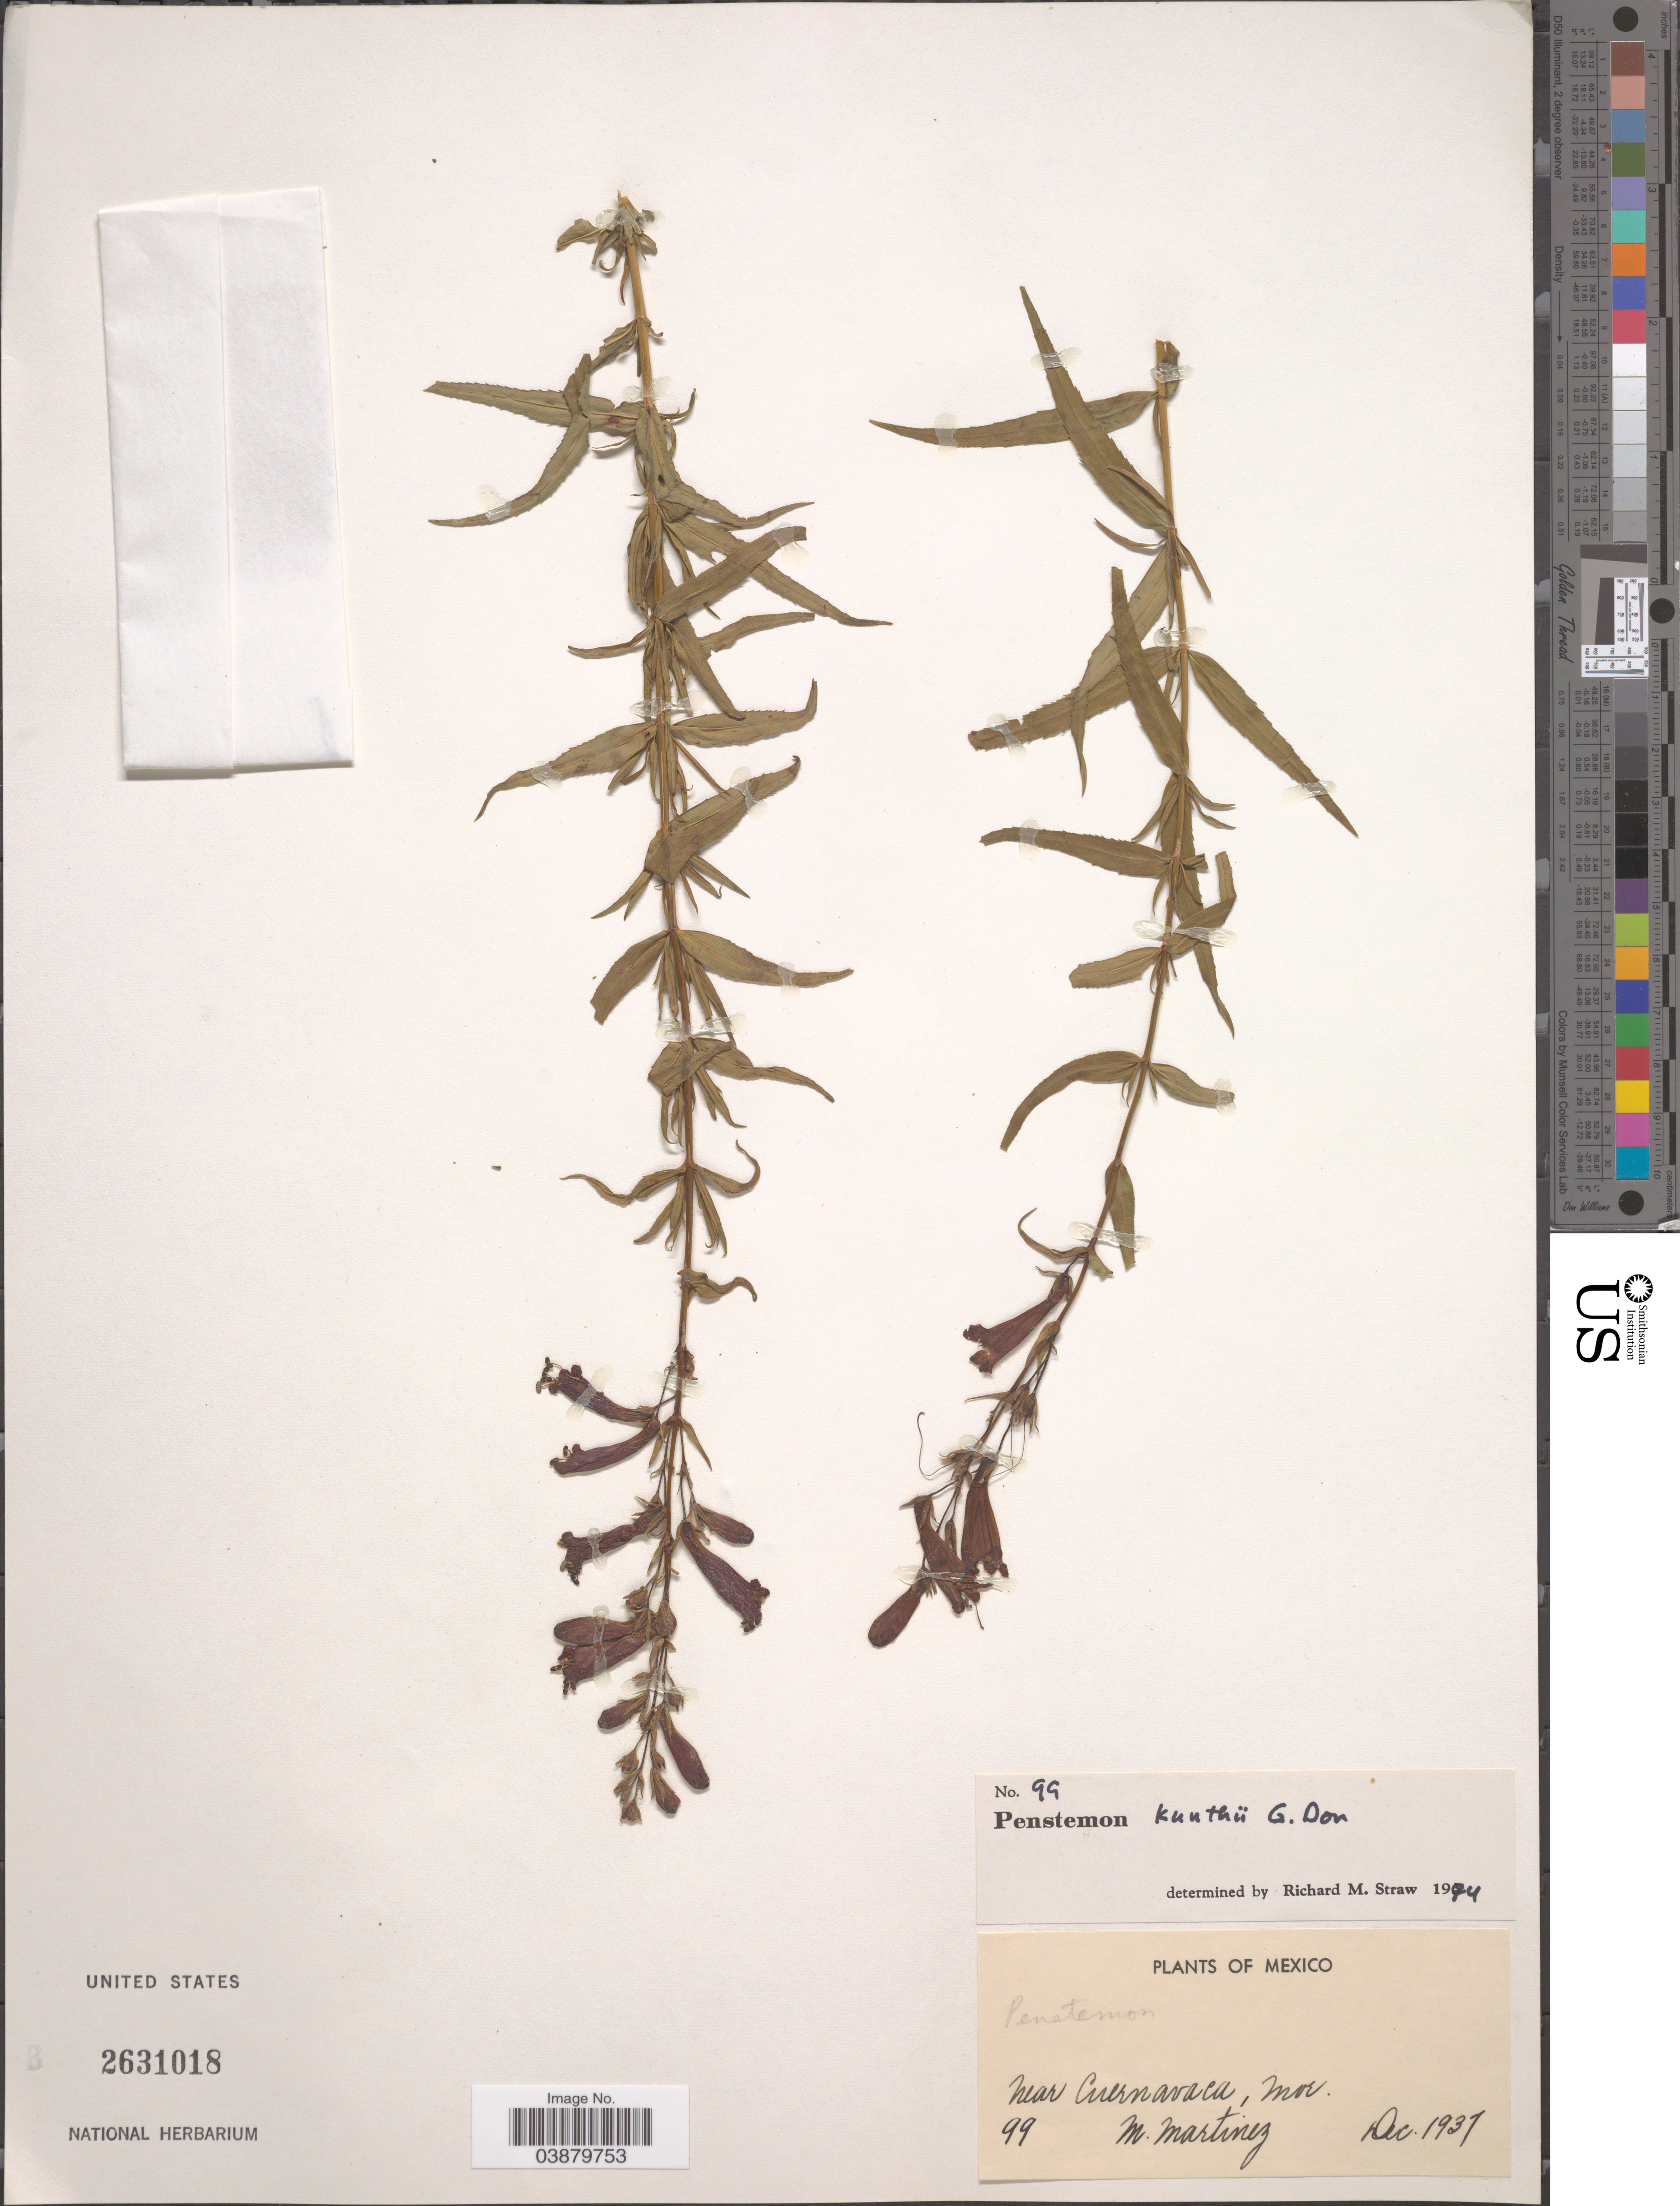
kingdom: Plantae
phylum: Tracheophyta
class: Magnoliopsida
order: Lamiales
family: Plantaginaceae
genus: Penstemon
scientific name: Penstemon kunthii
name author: G. Don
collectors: M. Martínez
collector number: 99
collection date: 1937-12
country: Mexico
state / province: Morelos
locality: Near Cuernavaca.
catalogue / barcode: US 2631018